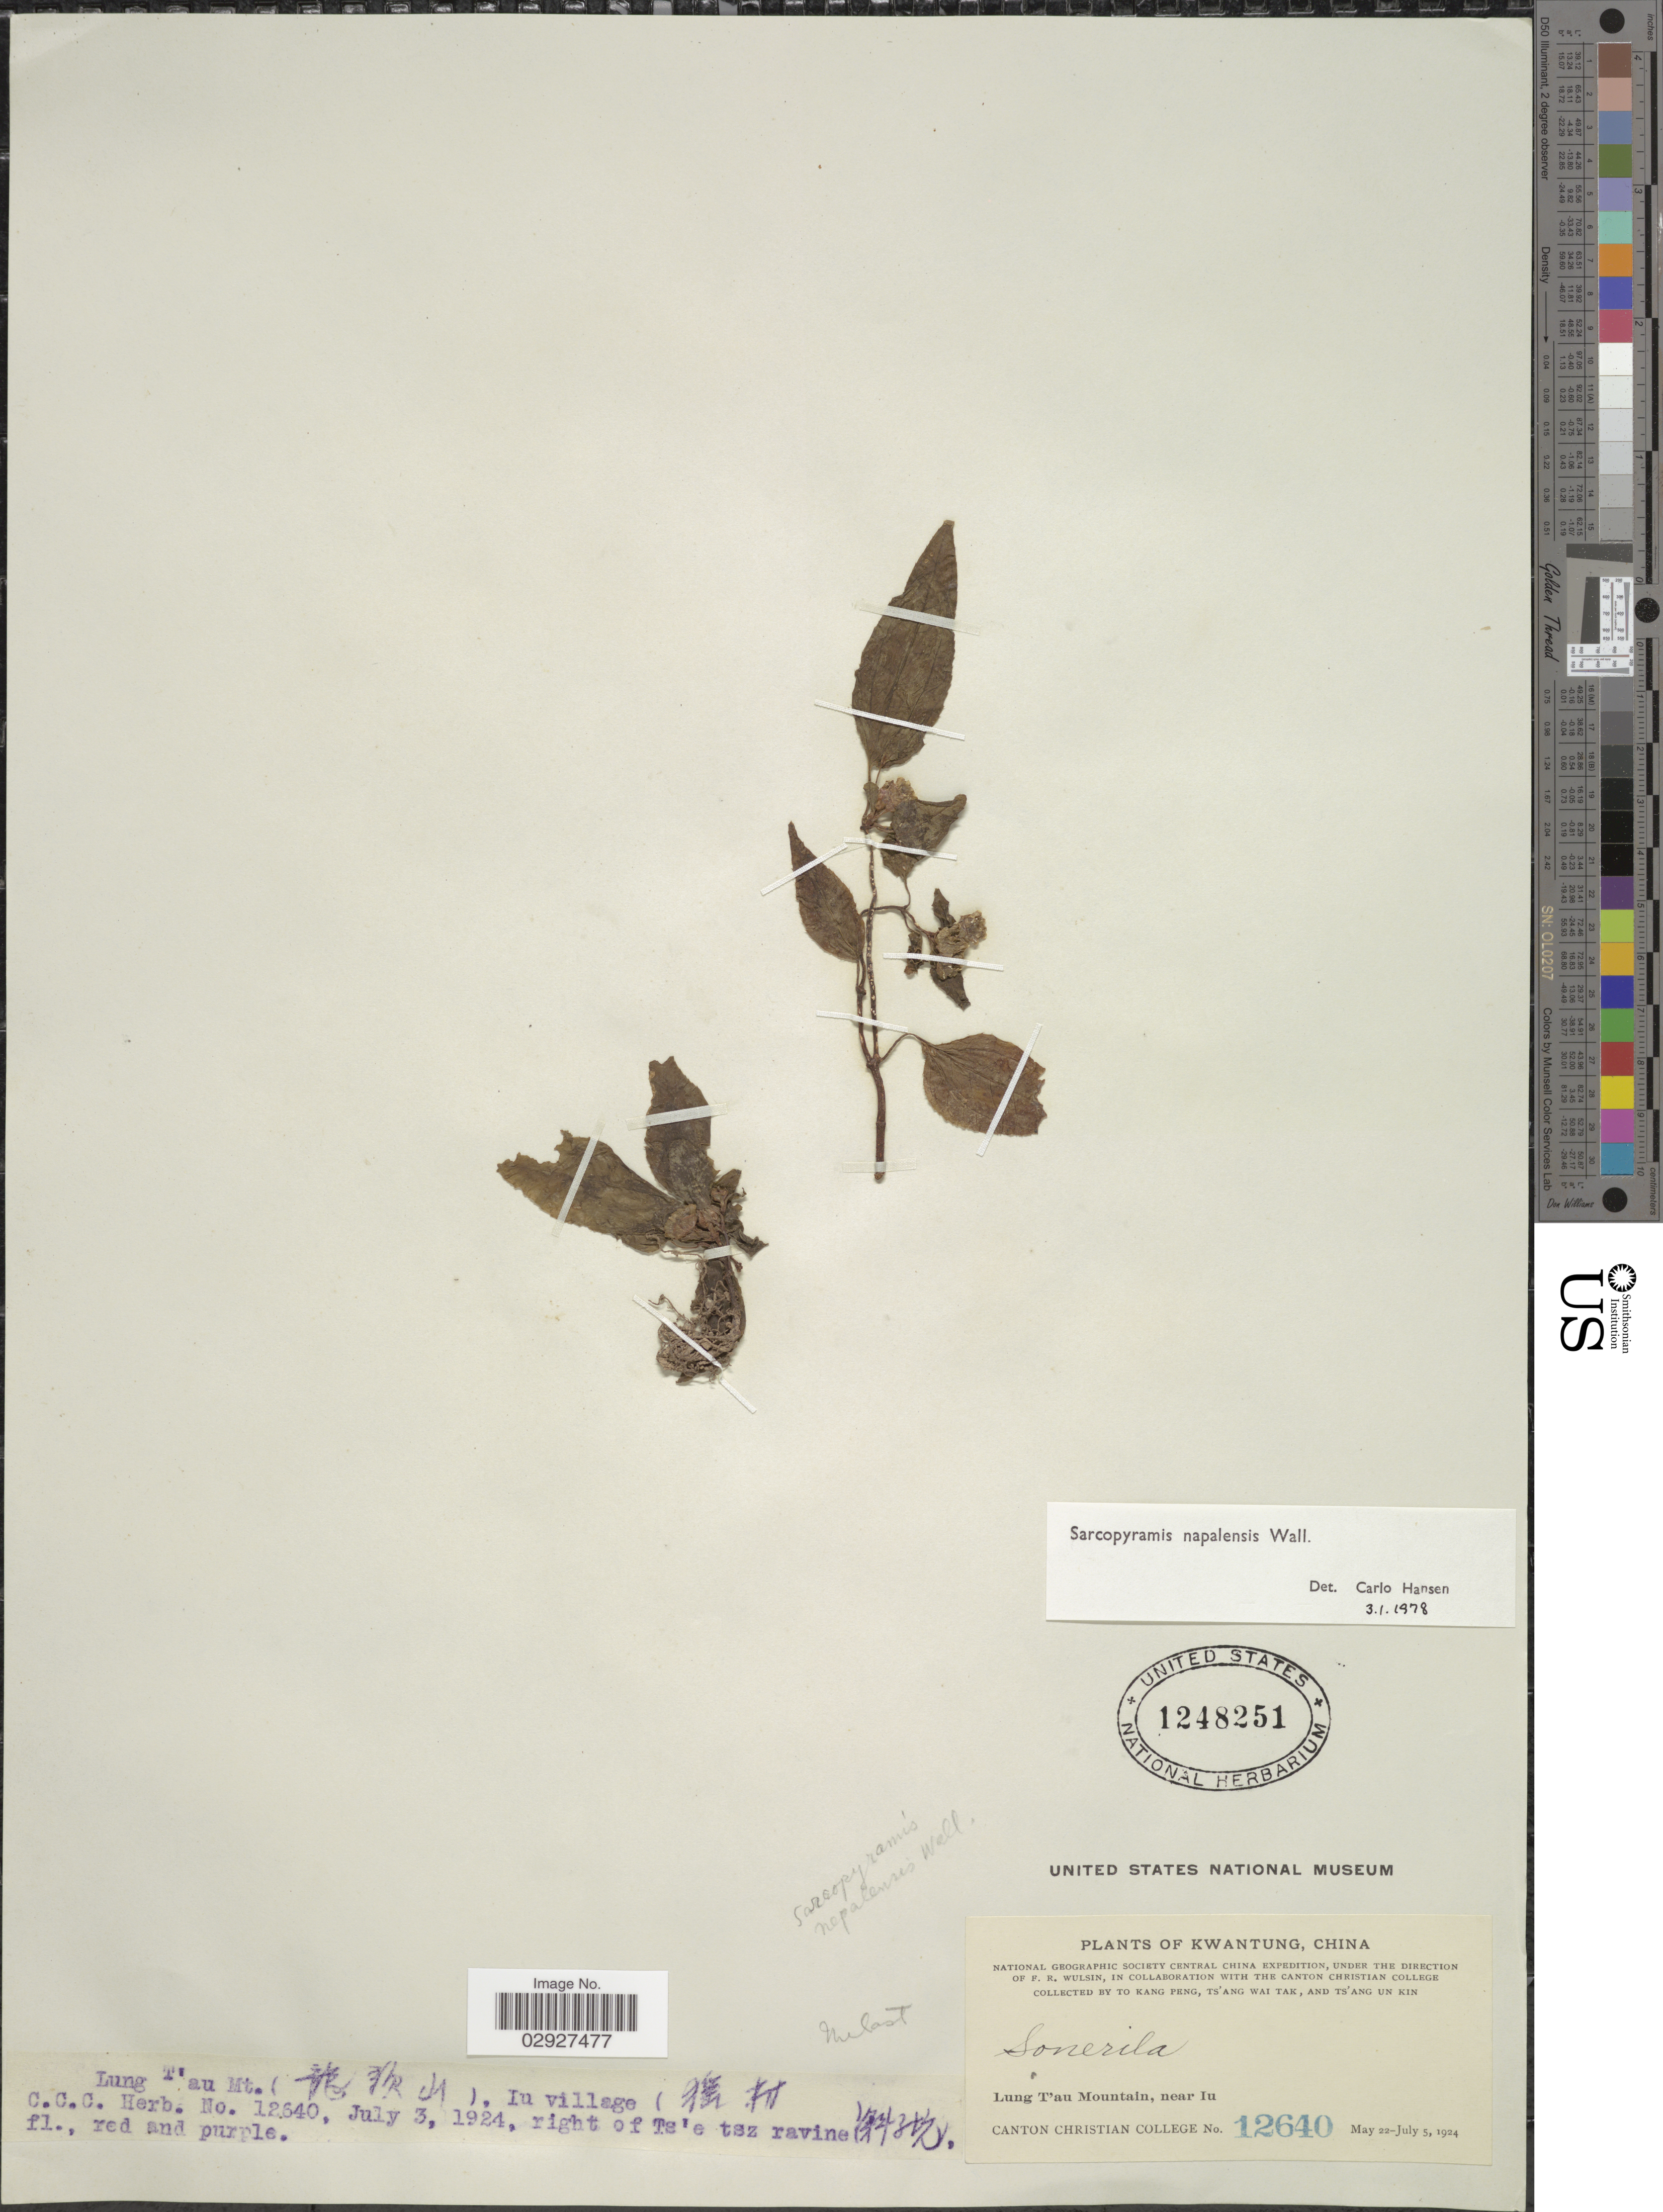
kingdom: Plantae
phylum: Tracheophyta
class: Magnoliopsida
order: Myrtales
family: Melastomataceae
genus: Sarcopyramis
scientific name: Sarcopyramis napalensis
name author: Wall.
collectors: T. K. Peng, W. T. Tsang & Ts' Ang Un Kin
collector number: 12640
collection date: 1924-07-03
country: China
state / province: Guangdong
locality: Kwangtung. Lung T'au Mountain, near Iu. Right of Ts'e tsz ravine.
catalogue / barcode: US 1248251